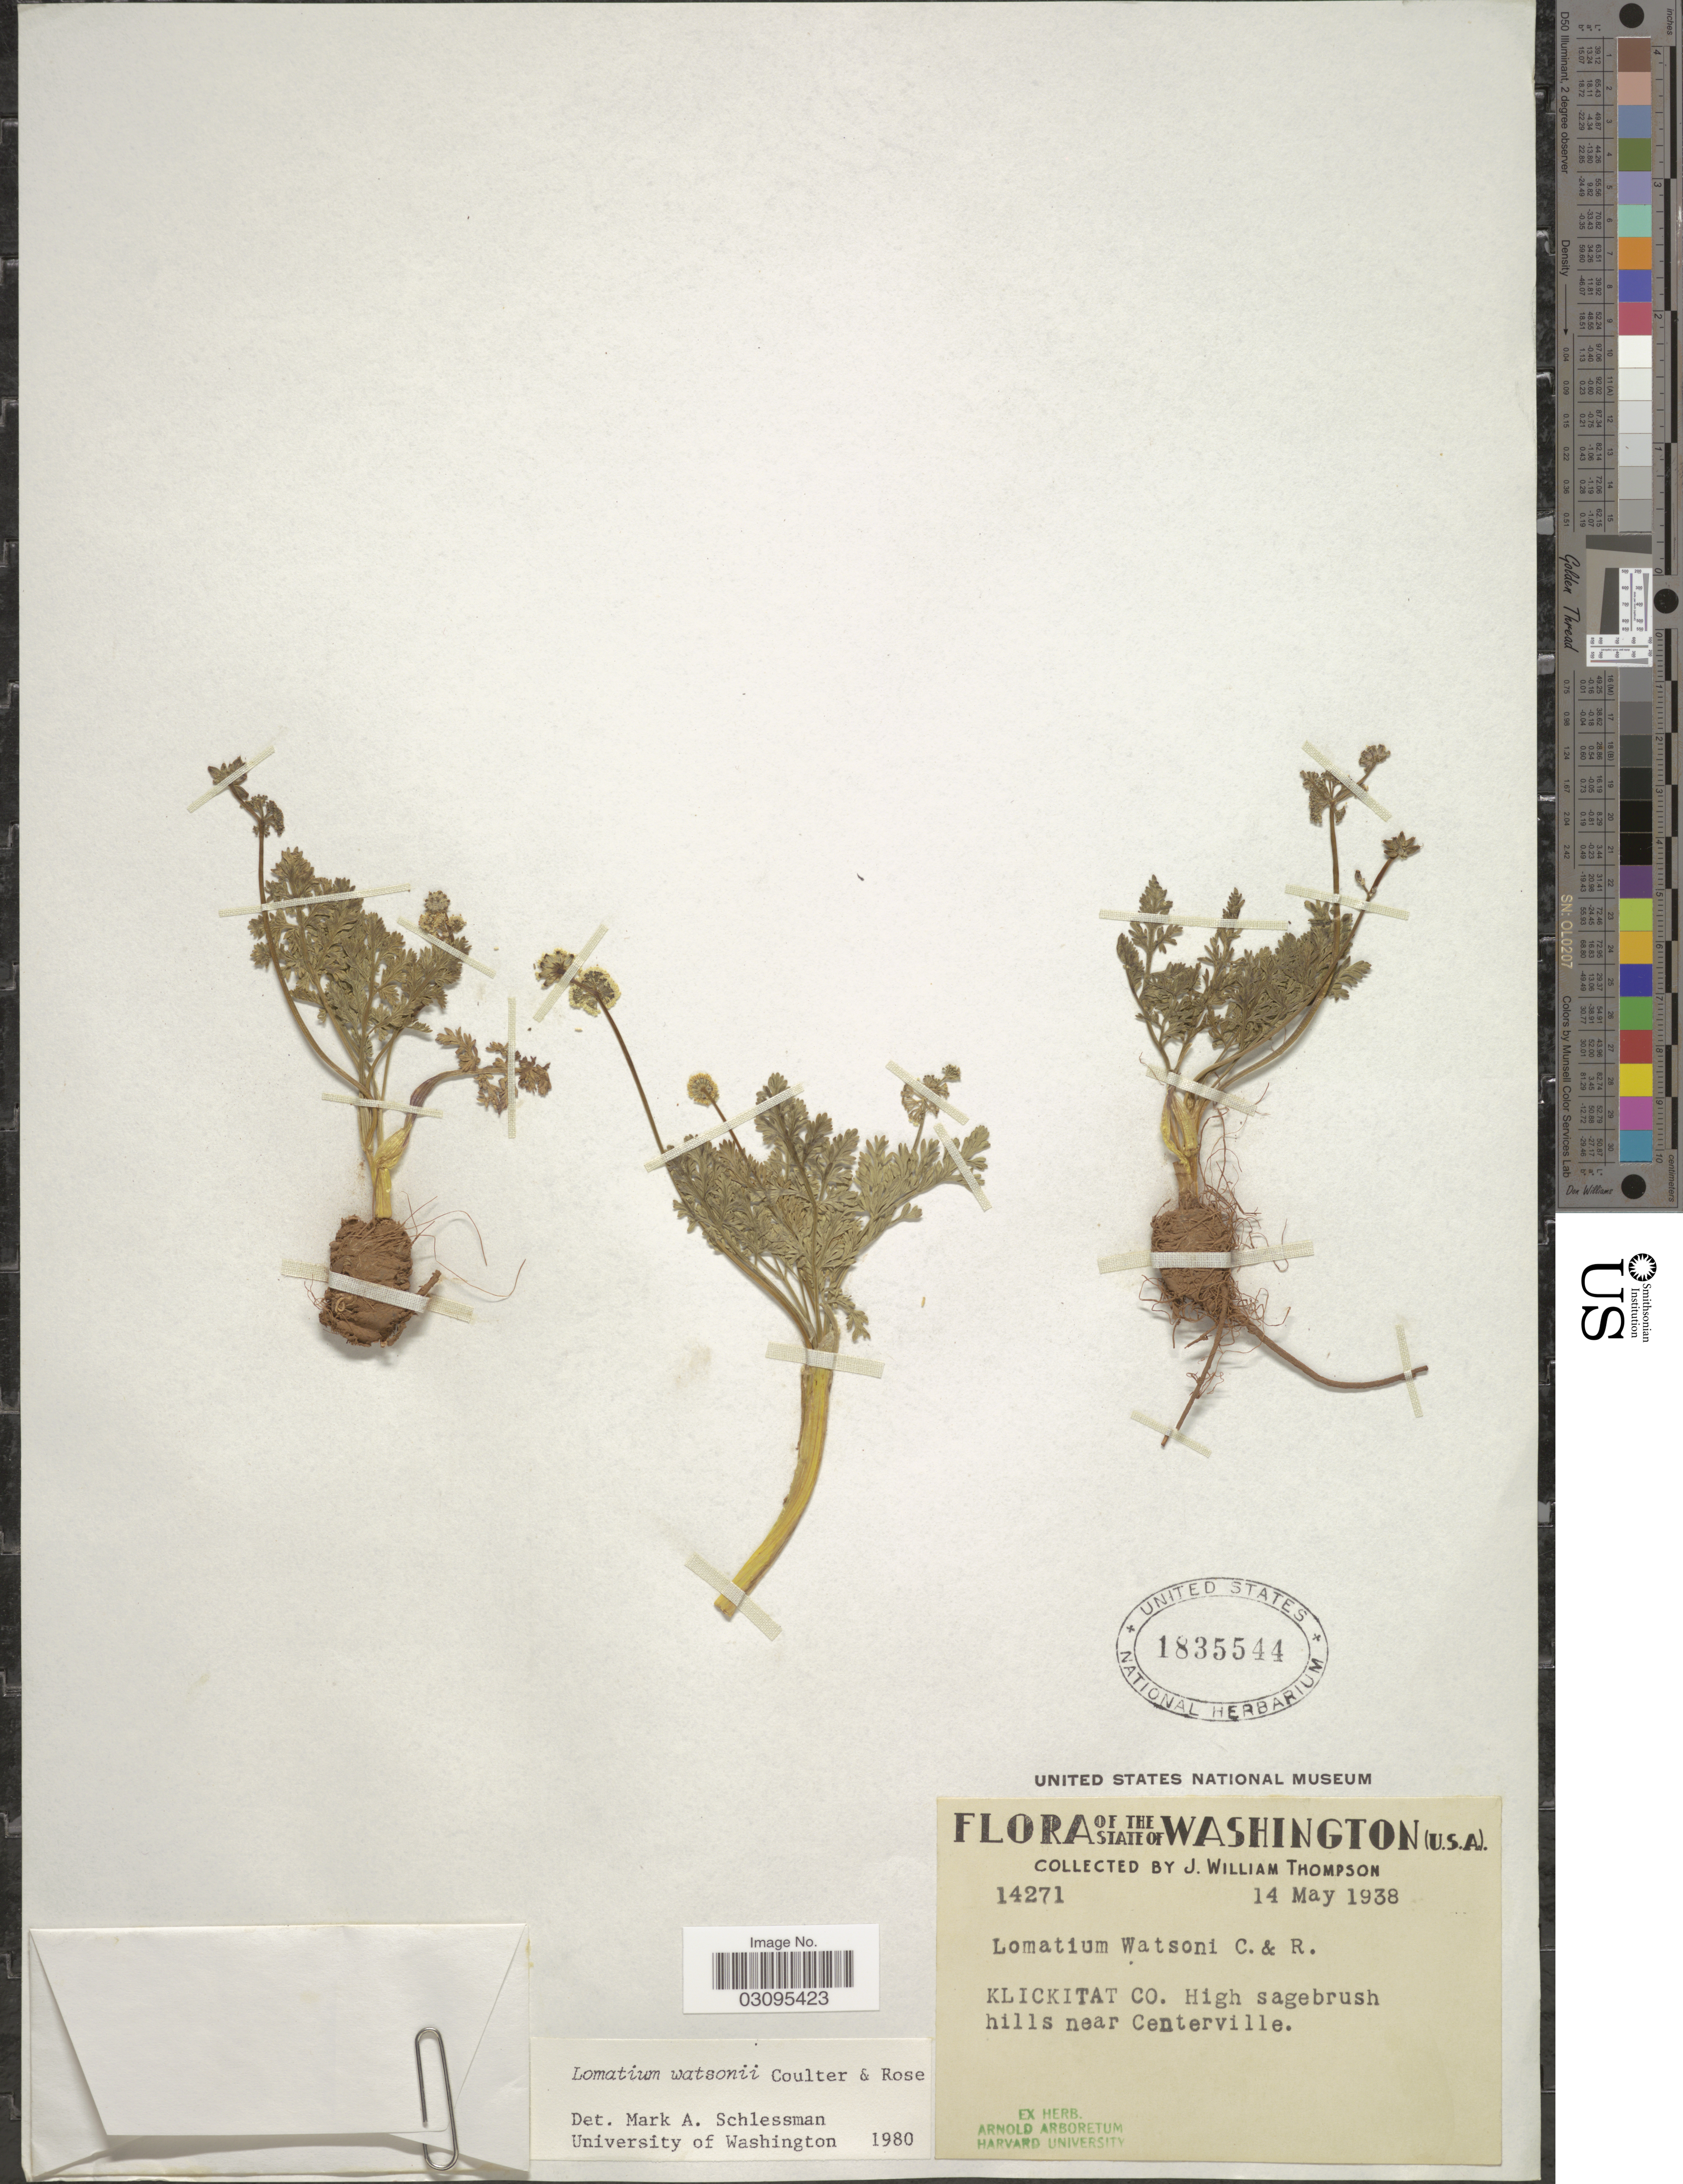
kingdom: Plantae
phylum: Tracheophyta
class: Magnoliopsida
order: Apiales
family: Apiaceae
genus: Lomatium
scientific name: Lomatium watsonii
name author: (J.M. Coult. & Rose) J.M. Coult. & Rose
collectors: J. W. Thompson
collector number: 14271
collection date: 1938-05-14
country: United States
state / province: Washington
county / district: Klickitat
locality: Klickitat Co., High sagebrush hills near Centerville.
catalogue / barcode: US 1835544